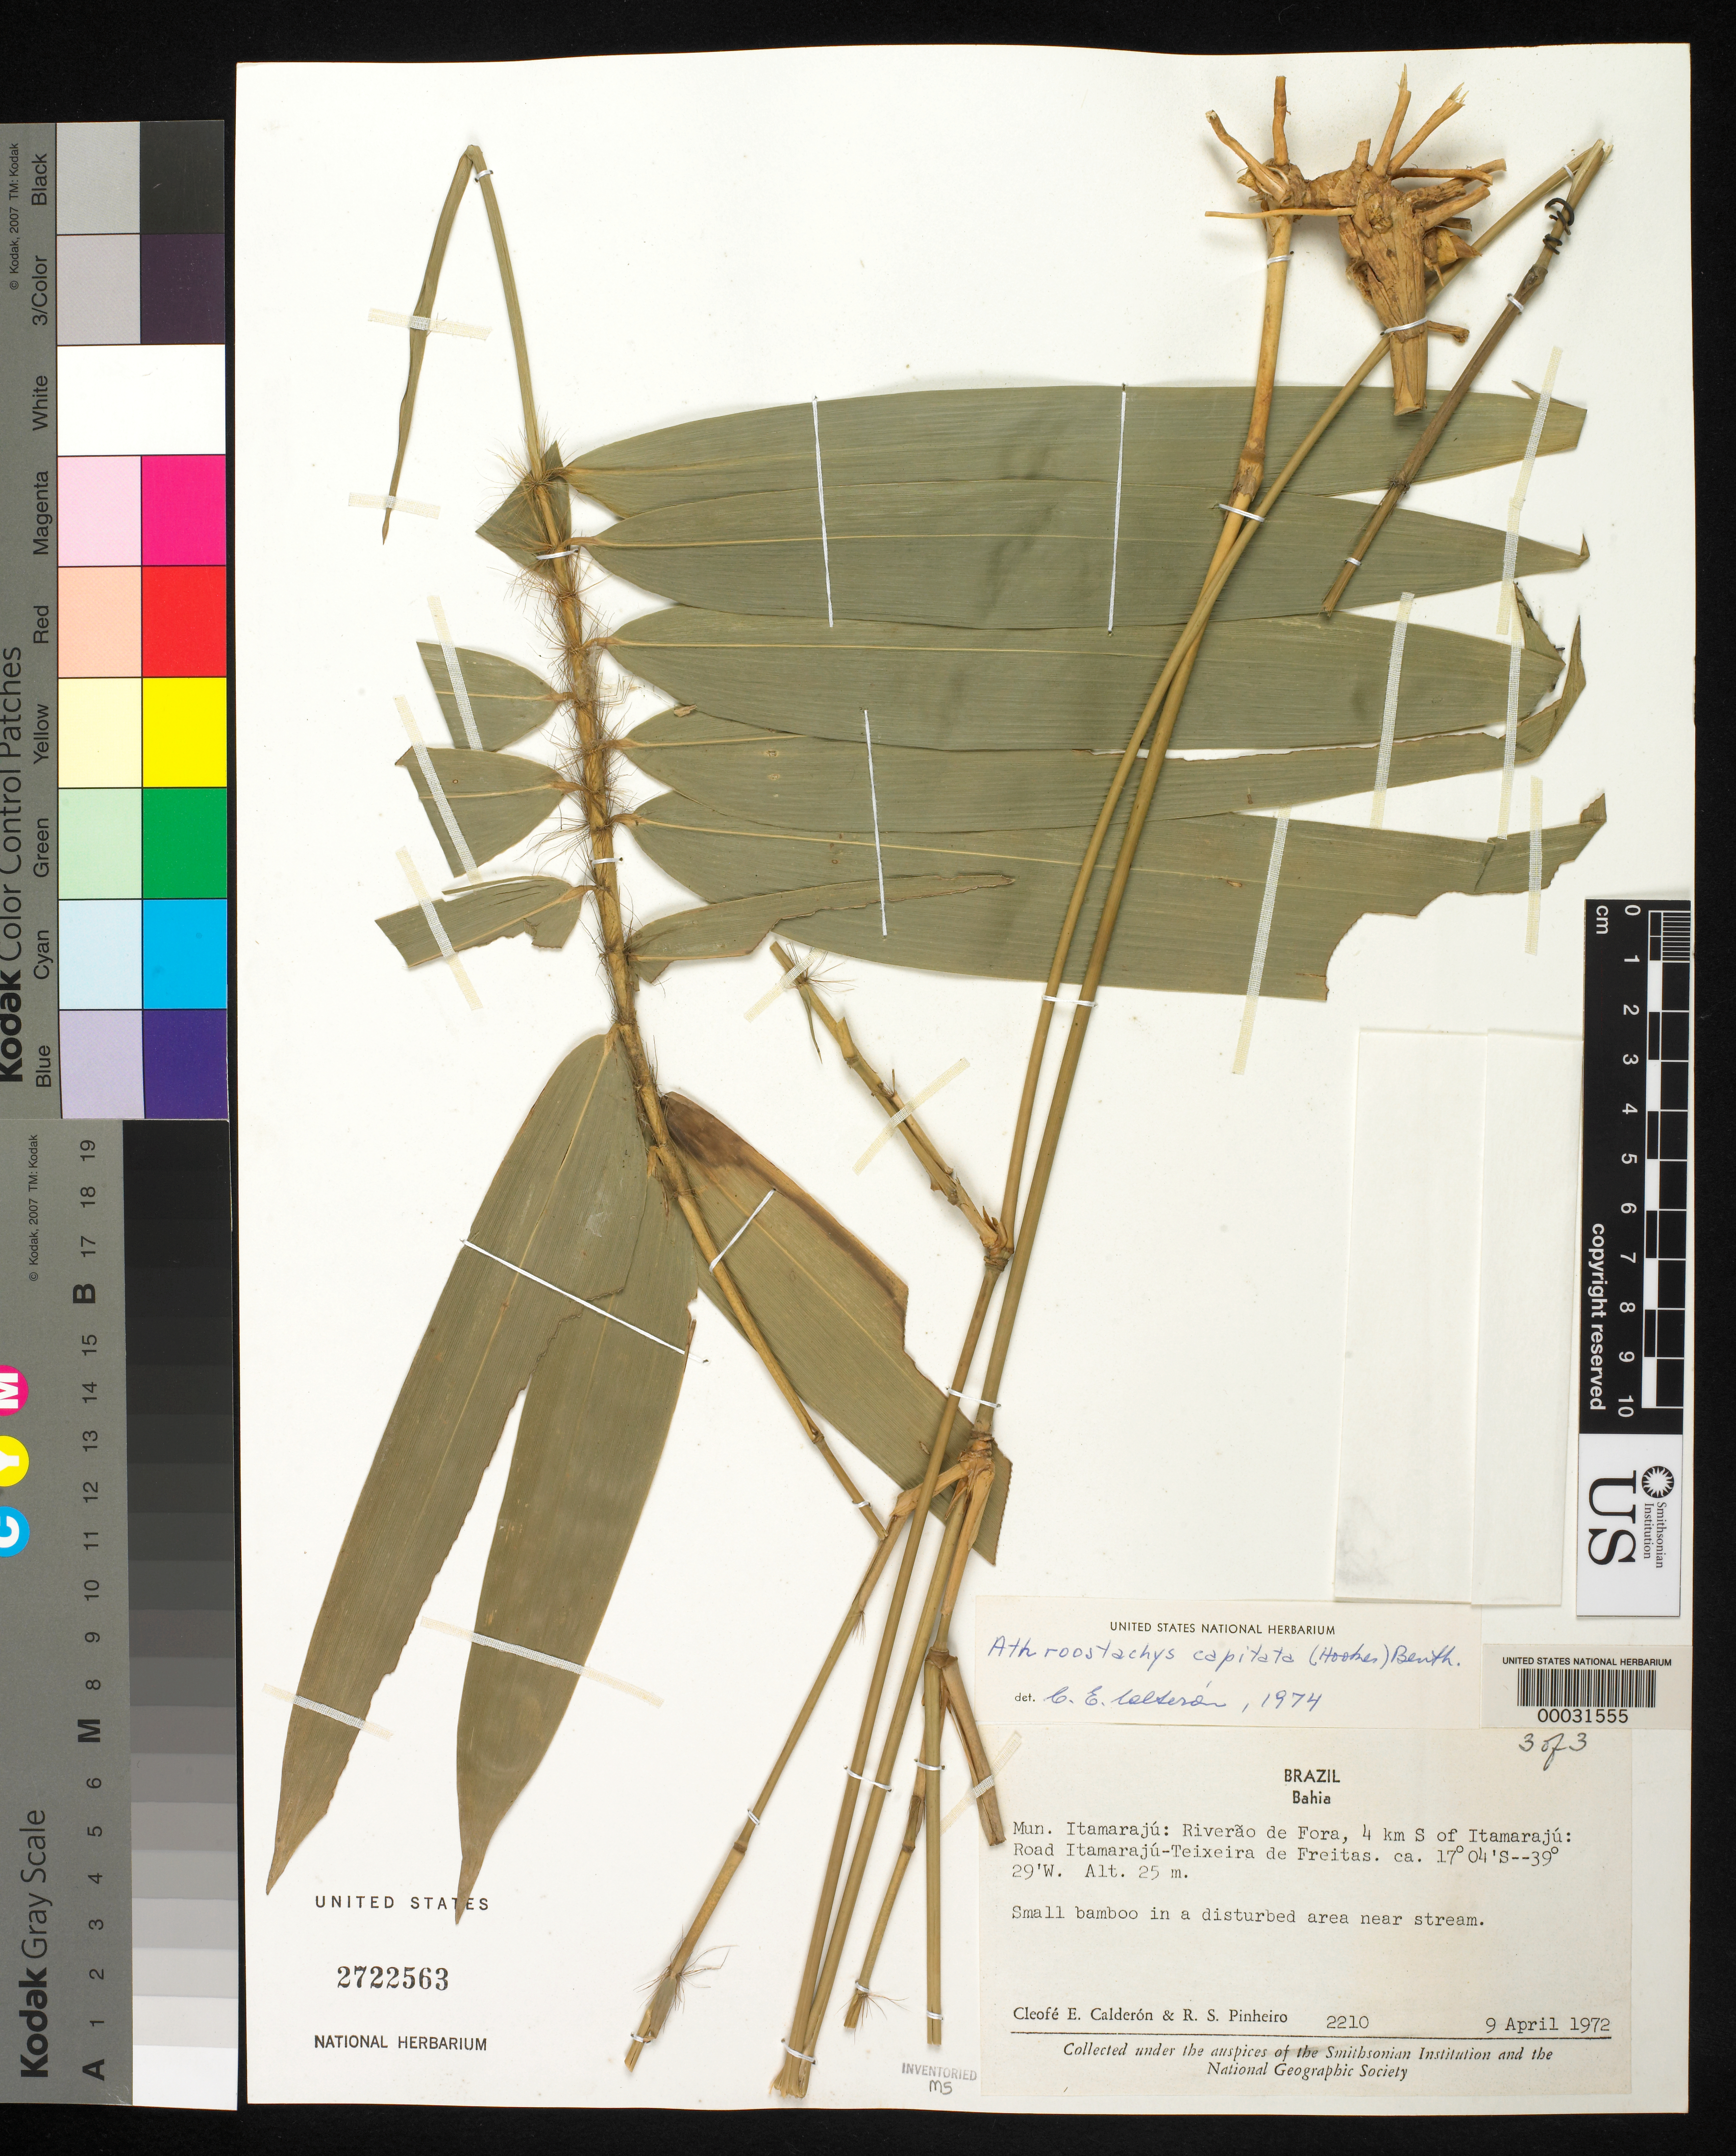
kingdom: Plantae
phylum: Tracheophyta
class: Liliopsida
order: Poales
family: Poaceae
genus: Athroostachys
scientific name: Athroostachys capitata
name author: (Hook.) Benth.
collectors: C. E. Calderón & R. S. Pinheiro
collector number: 2210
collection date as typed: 09 Apr 1972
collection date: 1972-04-09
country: Brazil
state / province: Bahia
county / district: Itamaraju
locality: Itamaraju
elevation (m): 25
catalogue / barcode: US 2722563